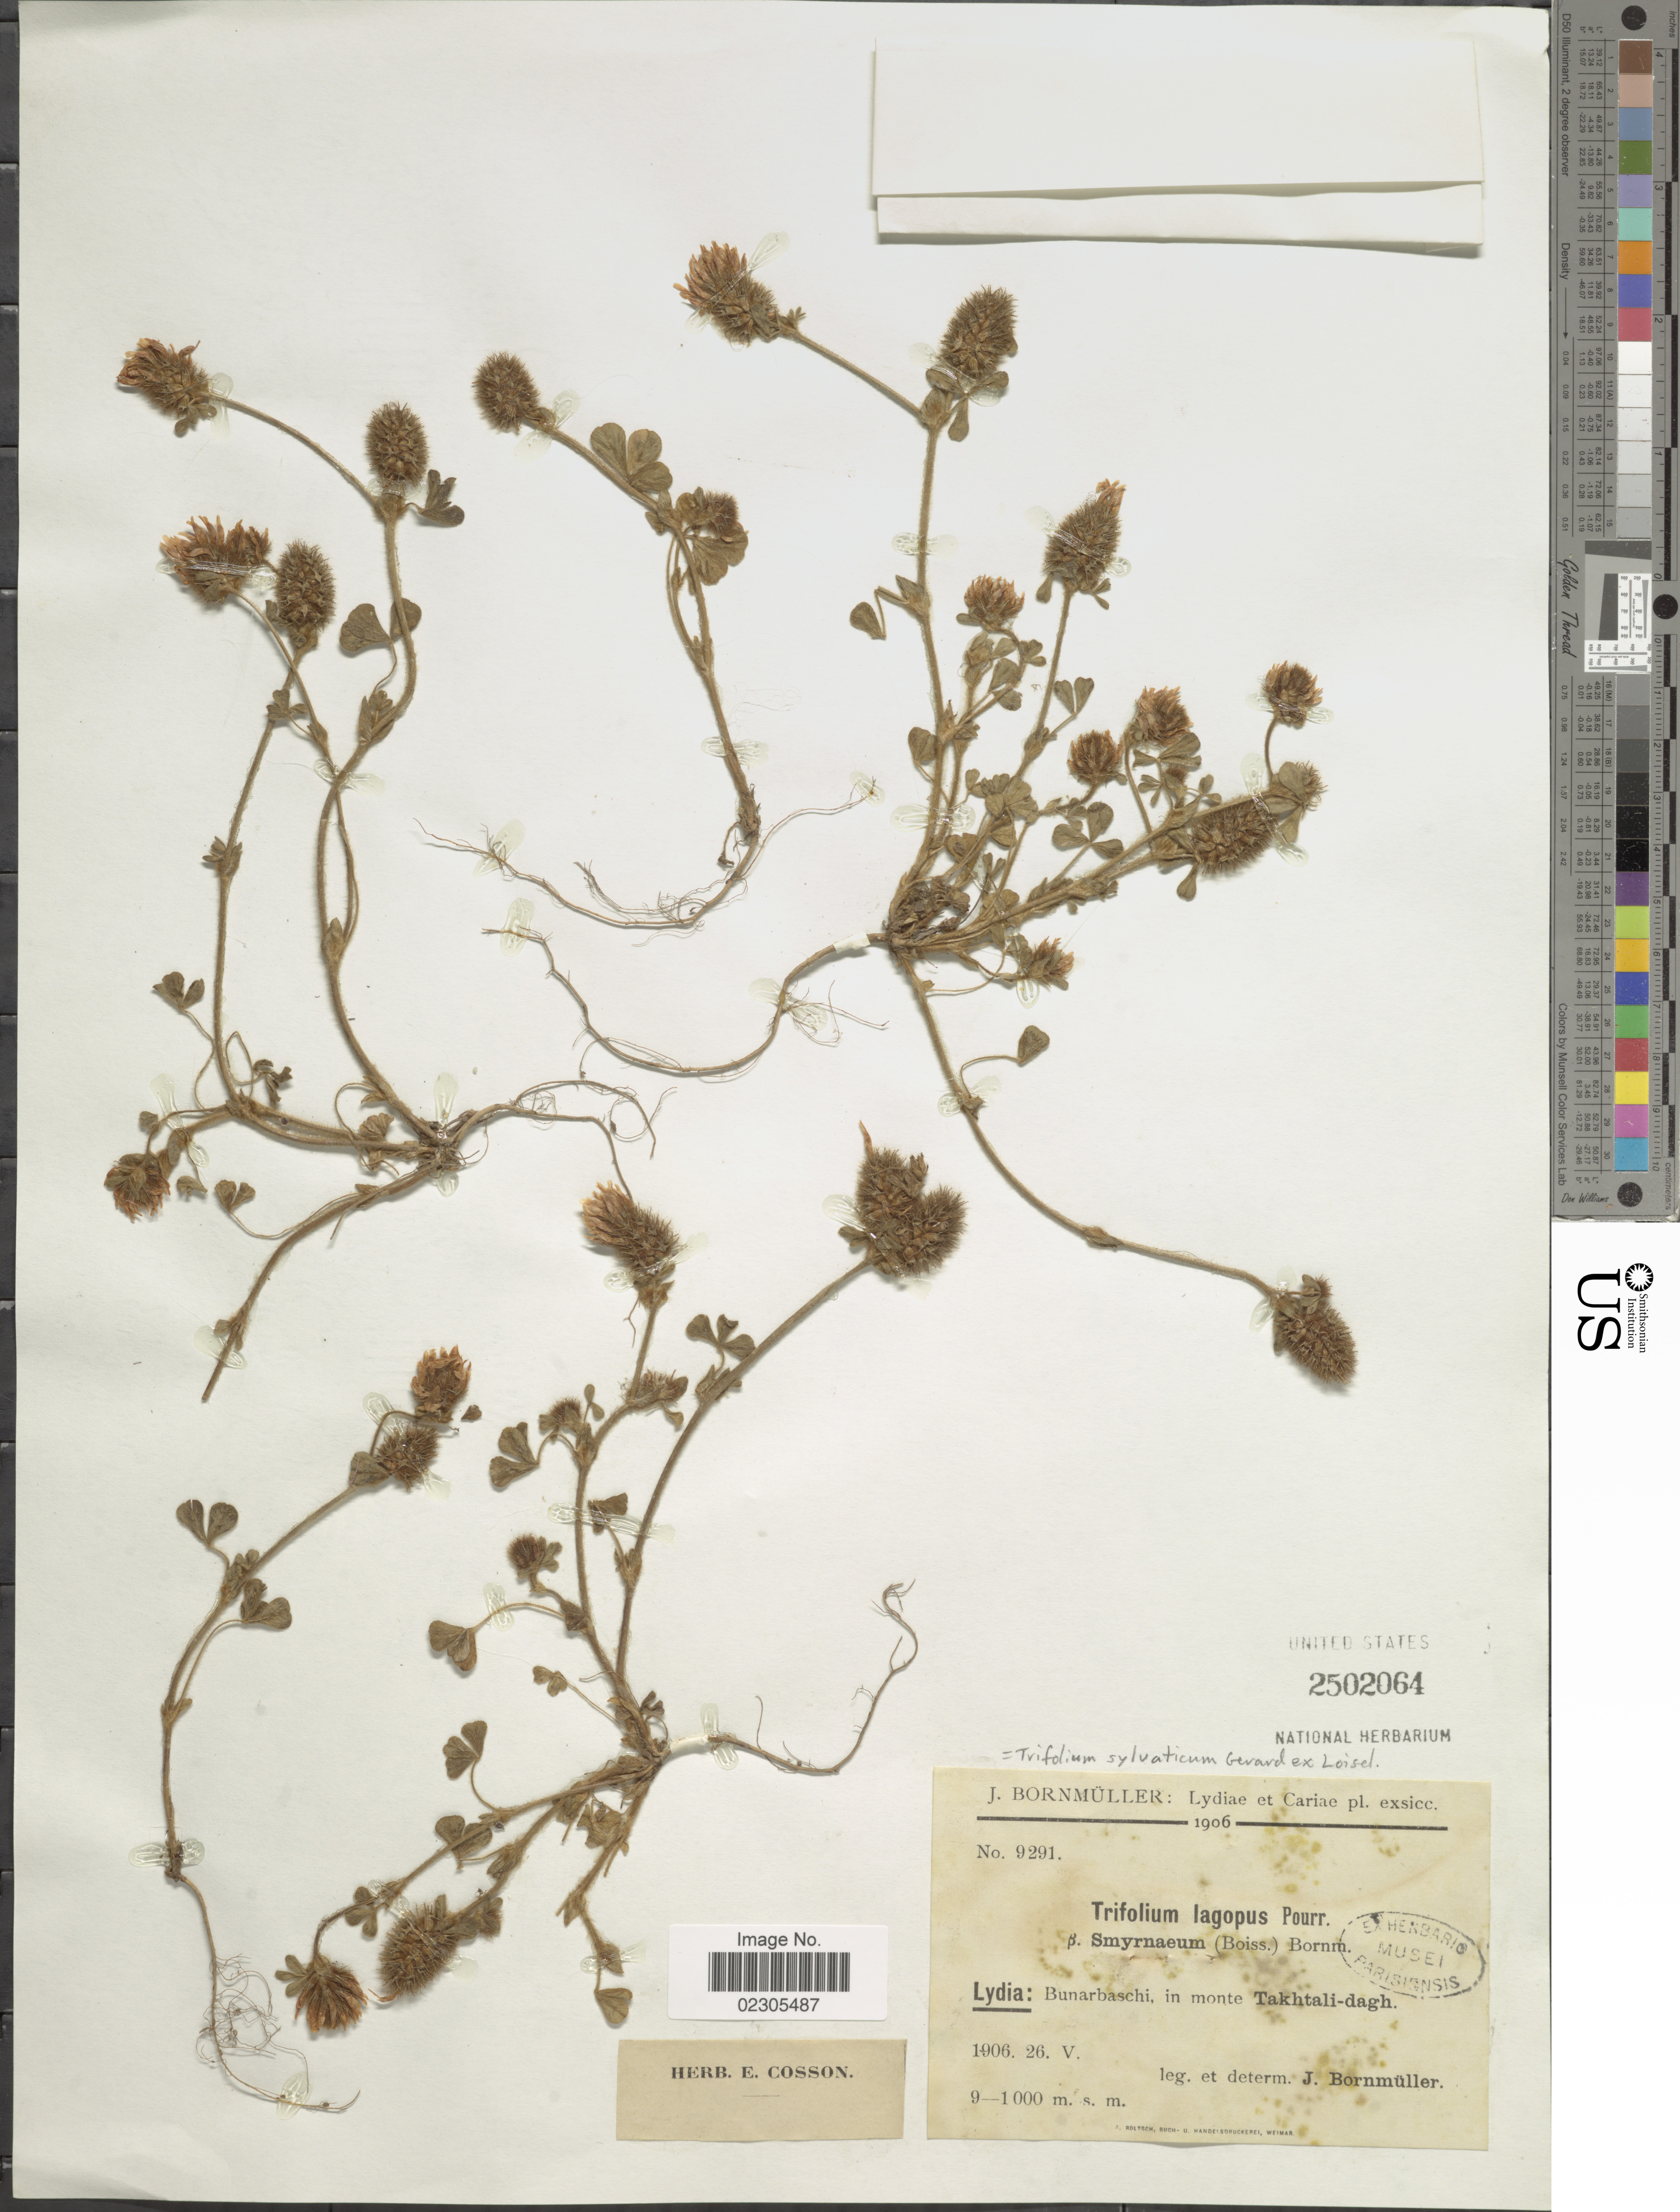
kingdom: Plantae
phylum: Tracheophyta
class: Magnoliopsida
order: Fabales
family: Fabaceae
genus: Trifolium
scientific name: Trifolium sylvaticum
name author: Gérard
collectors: J. Bornmüller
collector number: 9291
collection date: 1906-05-26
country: Turkey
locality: Lydiae et Cariae, Lydia: Bunarbaschi, in monte Takhtali-dagh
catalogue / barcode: US 2502064